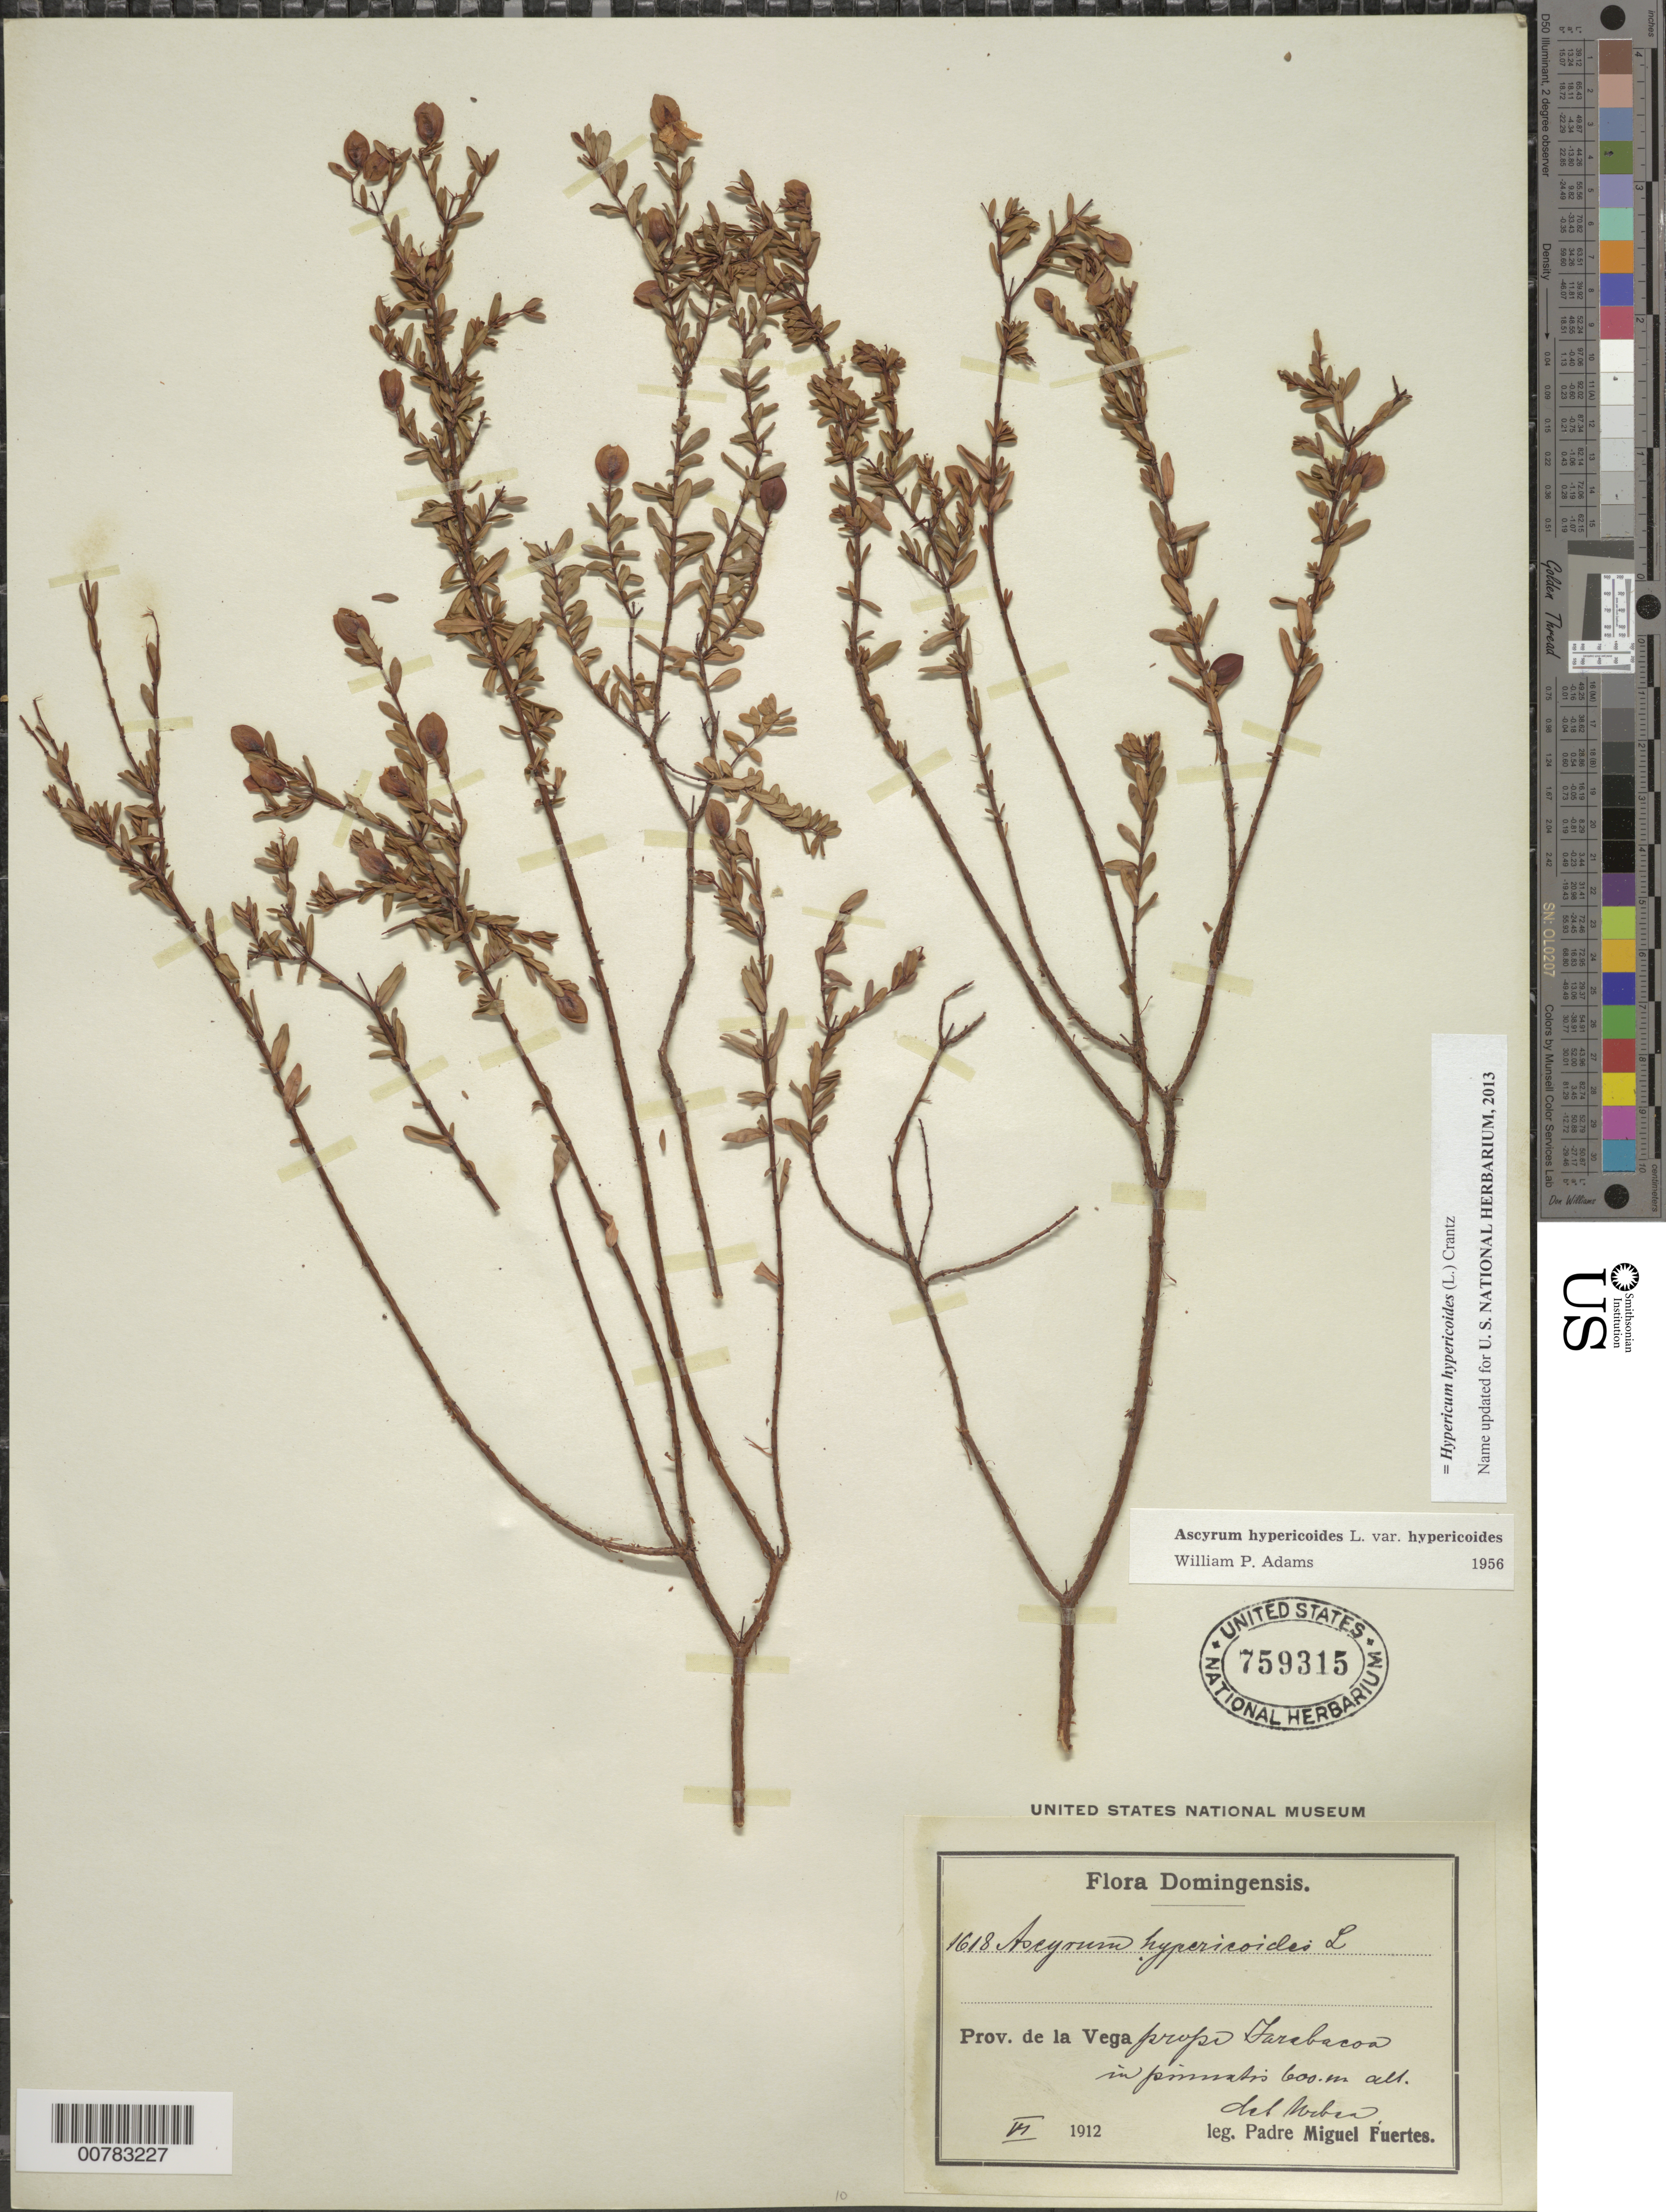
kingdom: Plantae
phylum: Tracheophyta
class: Magnoliopsida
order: Malpighiales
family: Hypericaceae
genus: Hypericum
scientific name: Hypericum hypericoides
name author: (L.) Crantz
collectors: M. D. Fuertes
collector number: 1618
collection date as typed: Jun 1912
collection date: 1912-06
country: Dominican Republic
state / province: La Vega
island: Hispaniola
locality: Prope Jarabacoa.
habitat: In pinnetis.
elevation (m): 600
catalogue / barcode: US 759315